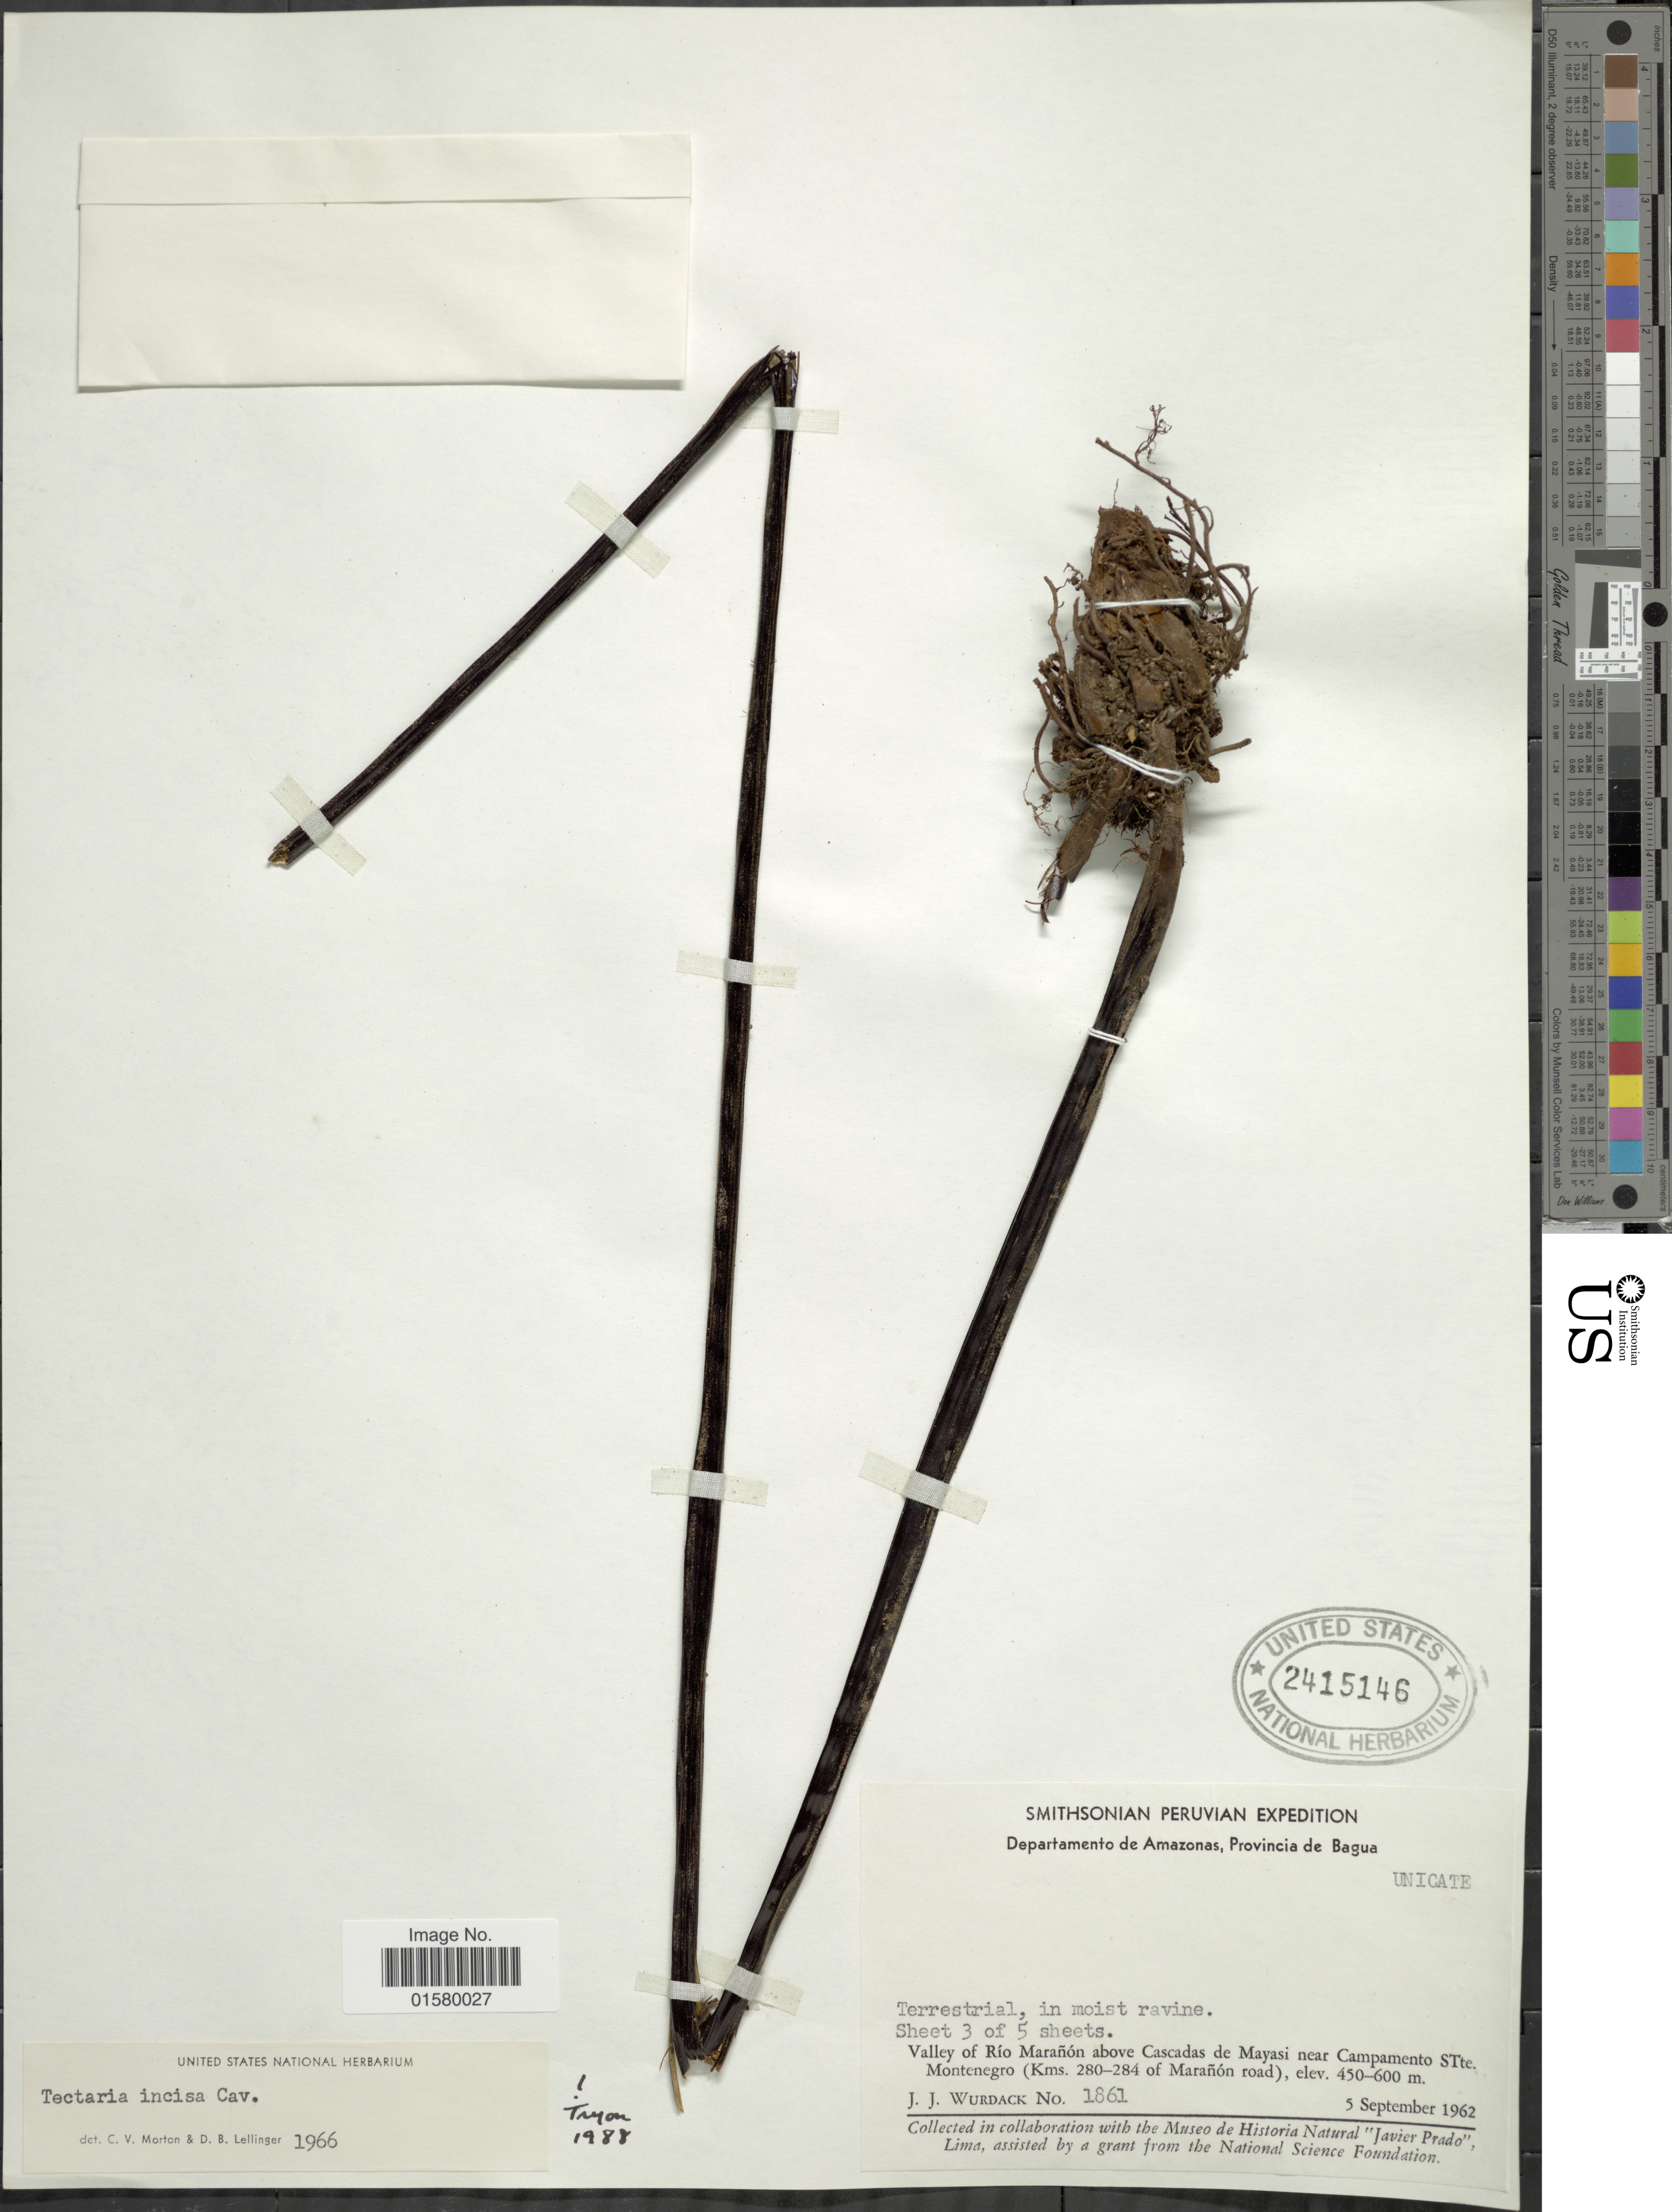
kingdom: Plantae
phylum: Tracheophyta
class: Polypodiopsida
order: Polypodiales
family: Tectariaceae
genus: Tectaria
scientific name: Tectaria sp.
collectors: J. J. Wurdack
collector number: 1861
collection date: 1962-09-05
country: Peru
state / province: Amazonas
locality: Departamento de Amazonas, Provincia de Bagua, Valley of Rio Maranon above Cascades de Mayasi near Campamento STte, Montenegro (kms. 280-284 of Maranon road)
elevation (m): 450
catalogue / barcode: US 2415146